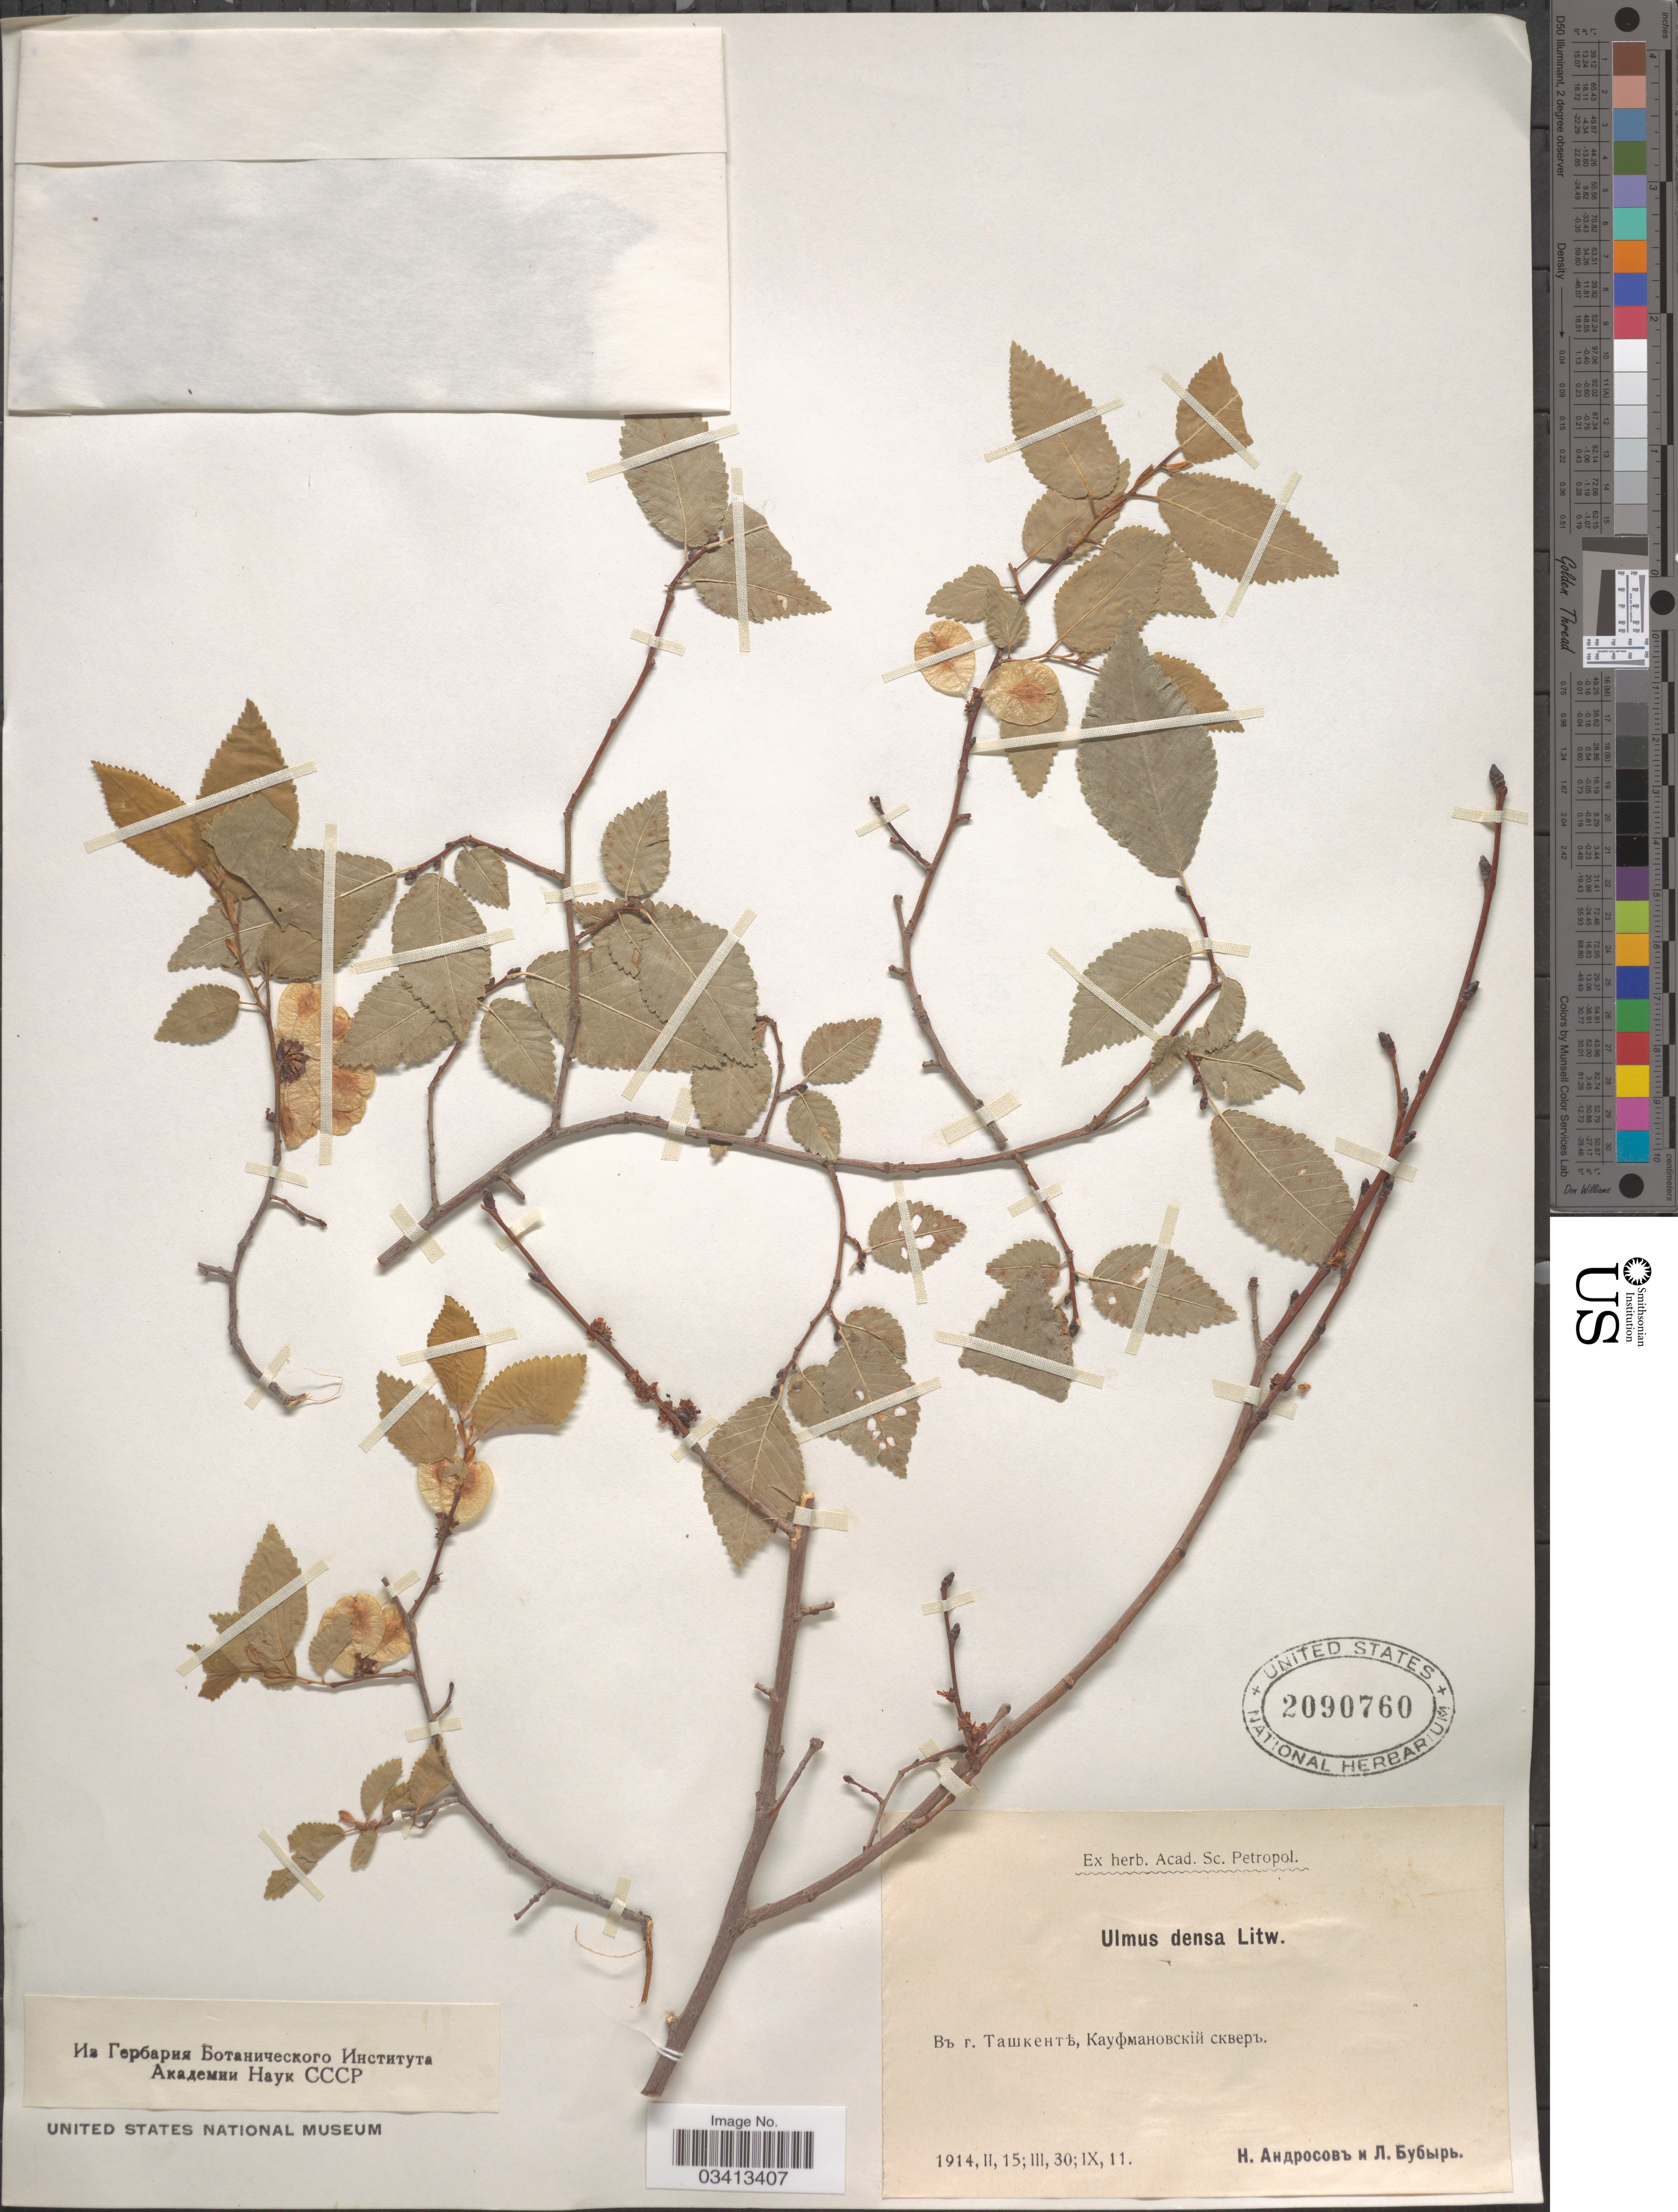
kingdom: Plantae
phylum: Tracheophyta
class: Magnoliopsida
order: Rosales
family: Ulmaceae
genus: Ulmus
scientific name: Ulmus densa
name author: Litv.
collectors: N. Androsov & L. Bubyr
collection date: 1914-02-15/1914-09-11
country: Uzbekistan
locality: Toshkent, Kaufmanovsky Square.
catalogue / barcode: US 2090760